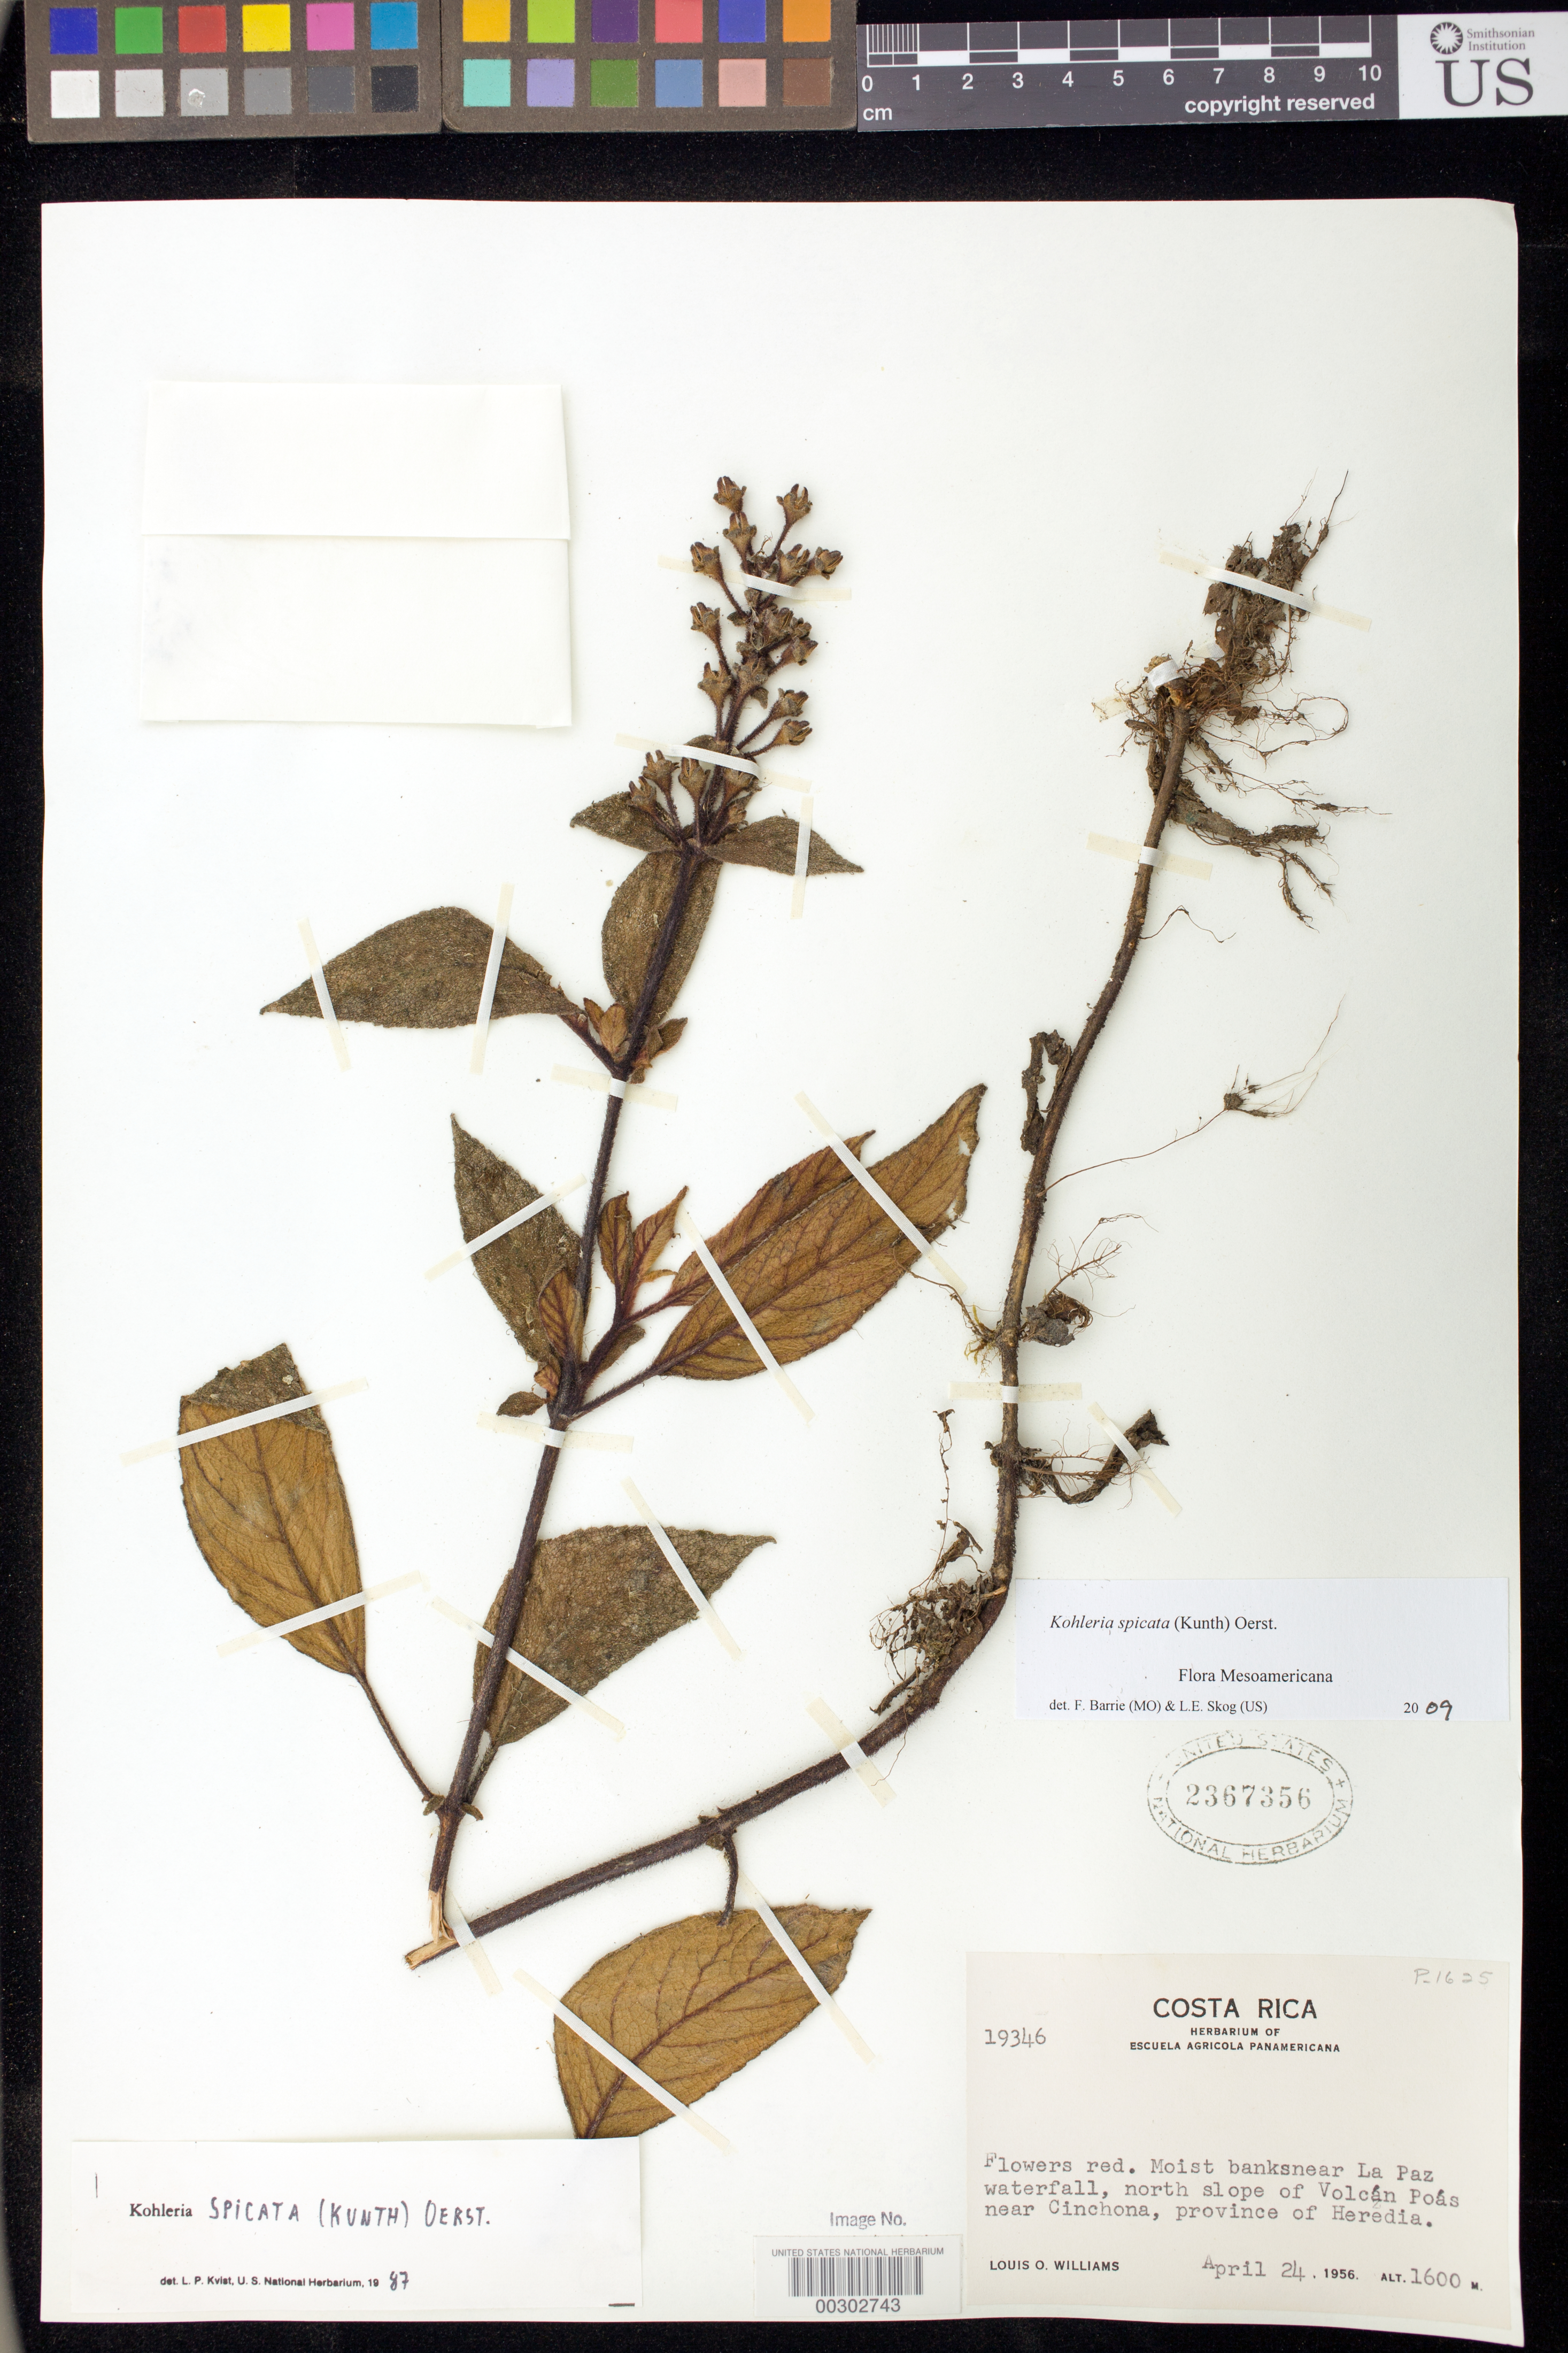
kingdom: Plantae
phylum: Tracheophyta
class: Magnoliopsida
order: Lamiales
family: Gesneriaceae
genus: Kohleria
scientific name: Kohleria spicata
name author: (Kunth) Oerst.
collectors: L. O. Williams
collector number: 19346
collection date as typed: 24 Apr 1956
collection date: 1956-04-24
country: Costa Rica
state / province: Heredia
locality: Near La Paz waterfall, north slopes of Volcan Poas near Cinchona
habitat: Moist banks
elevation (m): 1600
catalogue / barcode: US 2367356